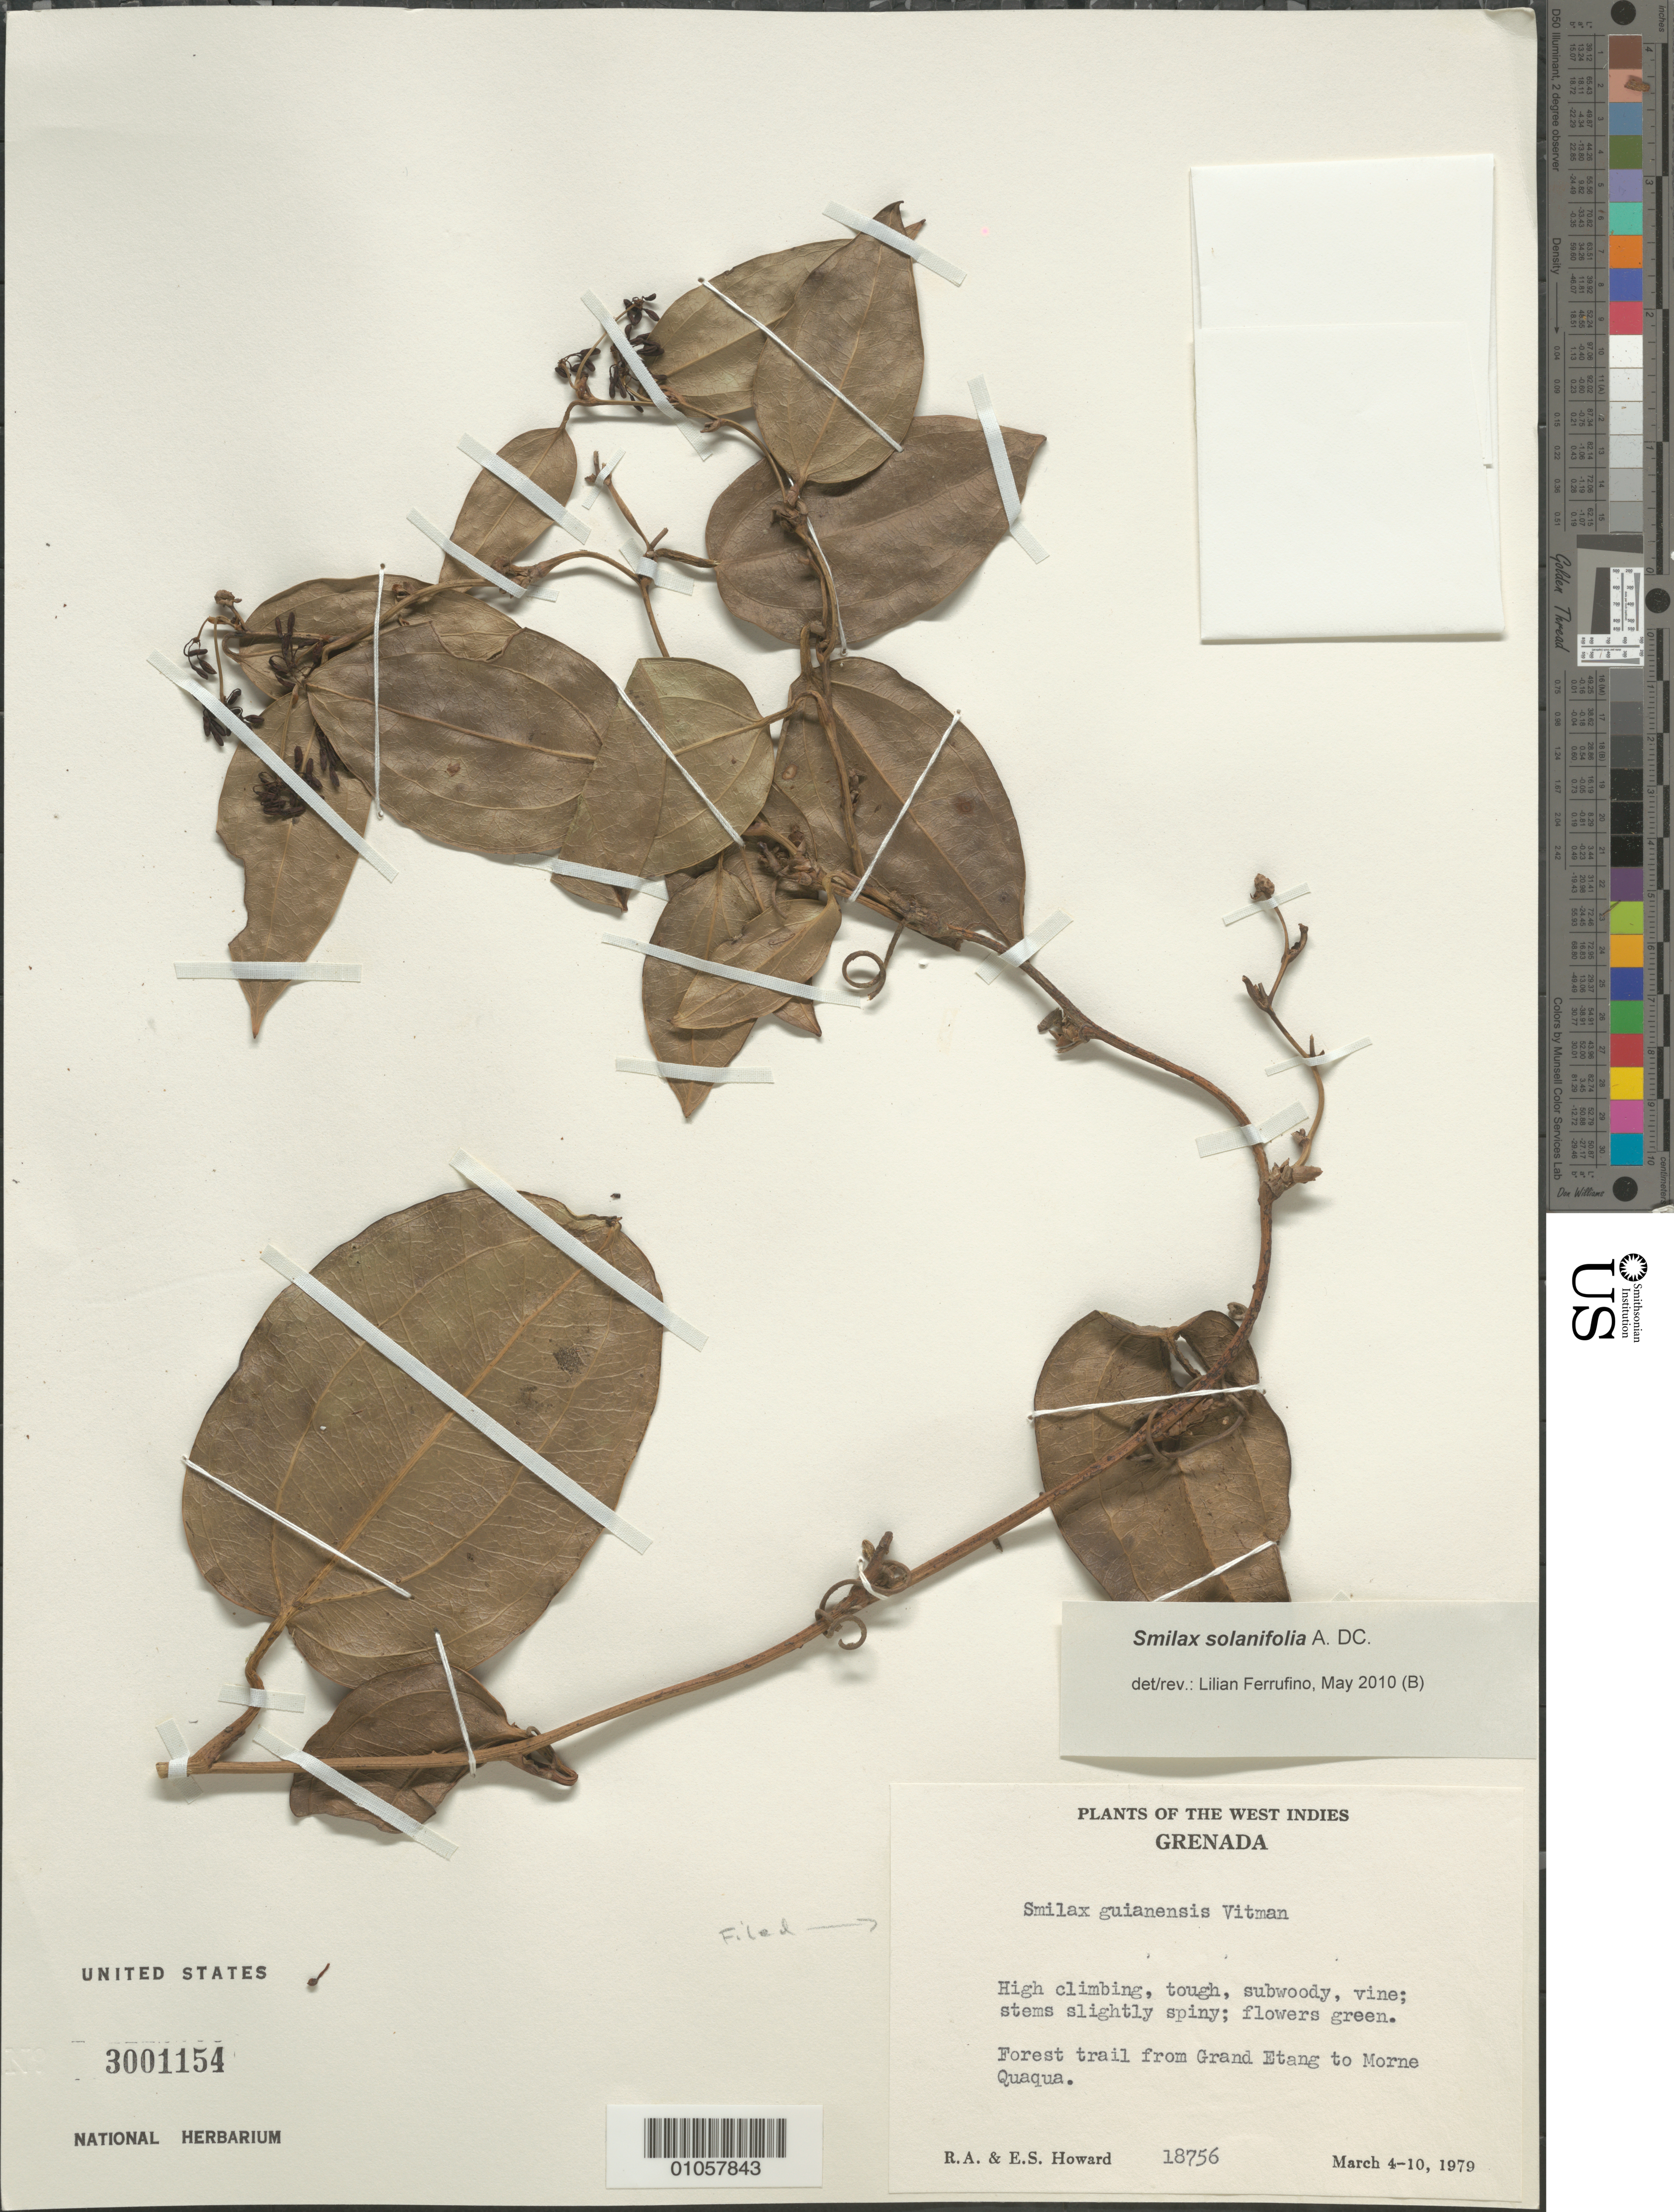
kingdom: Plantae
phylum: Tracheophyta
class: Liliopsida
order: Liliales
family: Smilacaceae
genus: Smilax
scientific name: Smilax guianensis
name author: Vitman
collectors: R. A. Howard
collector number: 18756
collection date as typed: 04 Mar 1979 to 10 Mar 1979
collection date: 1979-03-04/1979-03-10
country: Grenada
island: Grenada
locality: Trail from Grand Etang to Morne Quaqua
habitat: Forest trail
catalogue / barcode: US 3001154